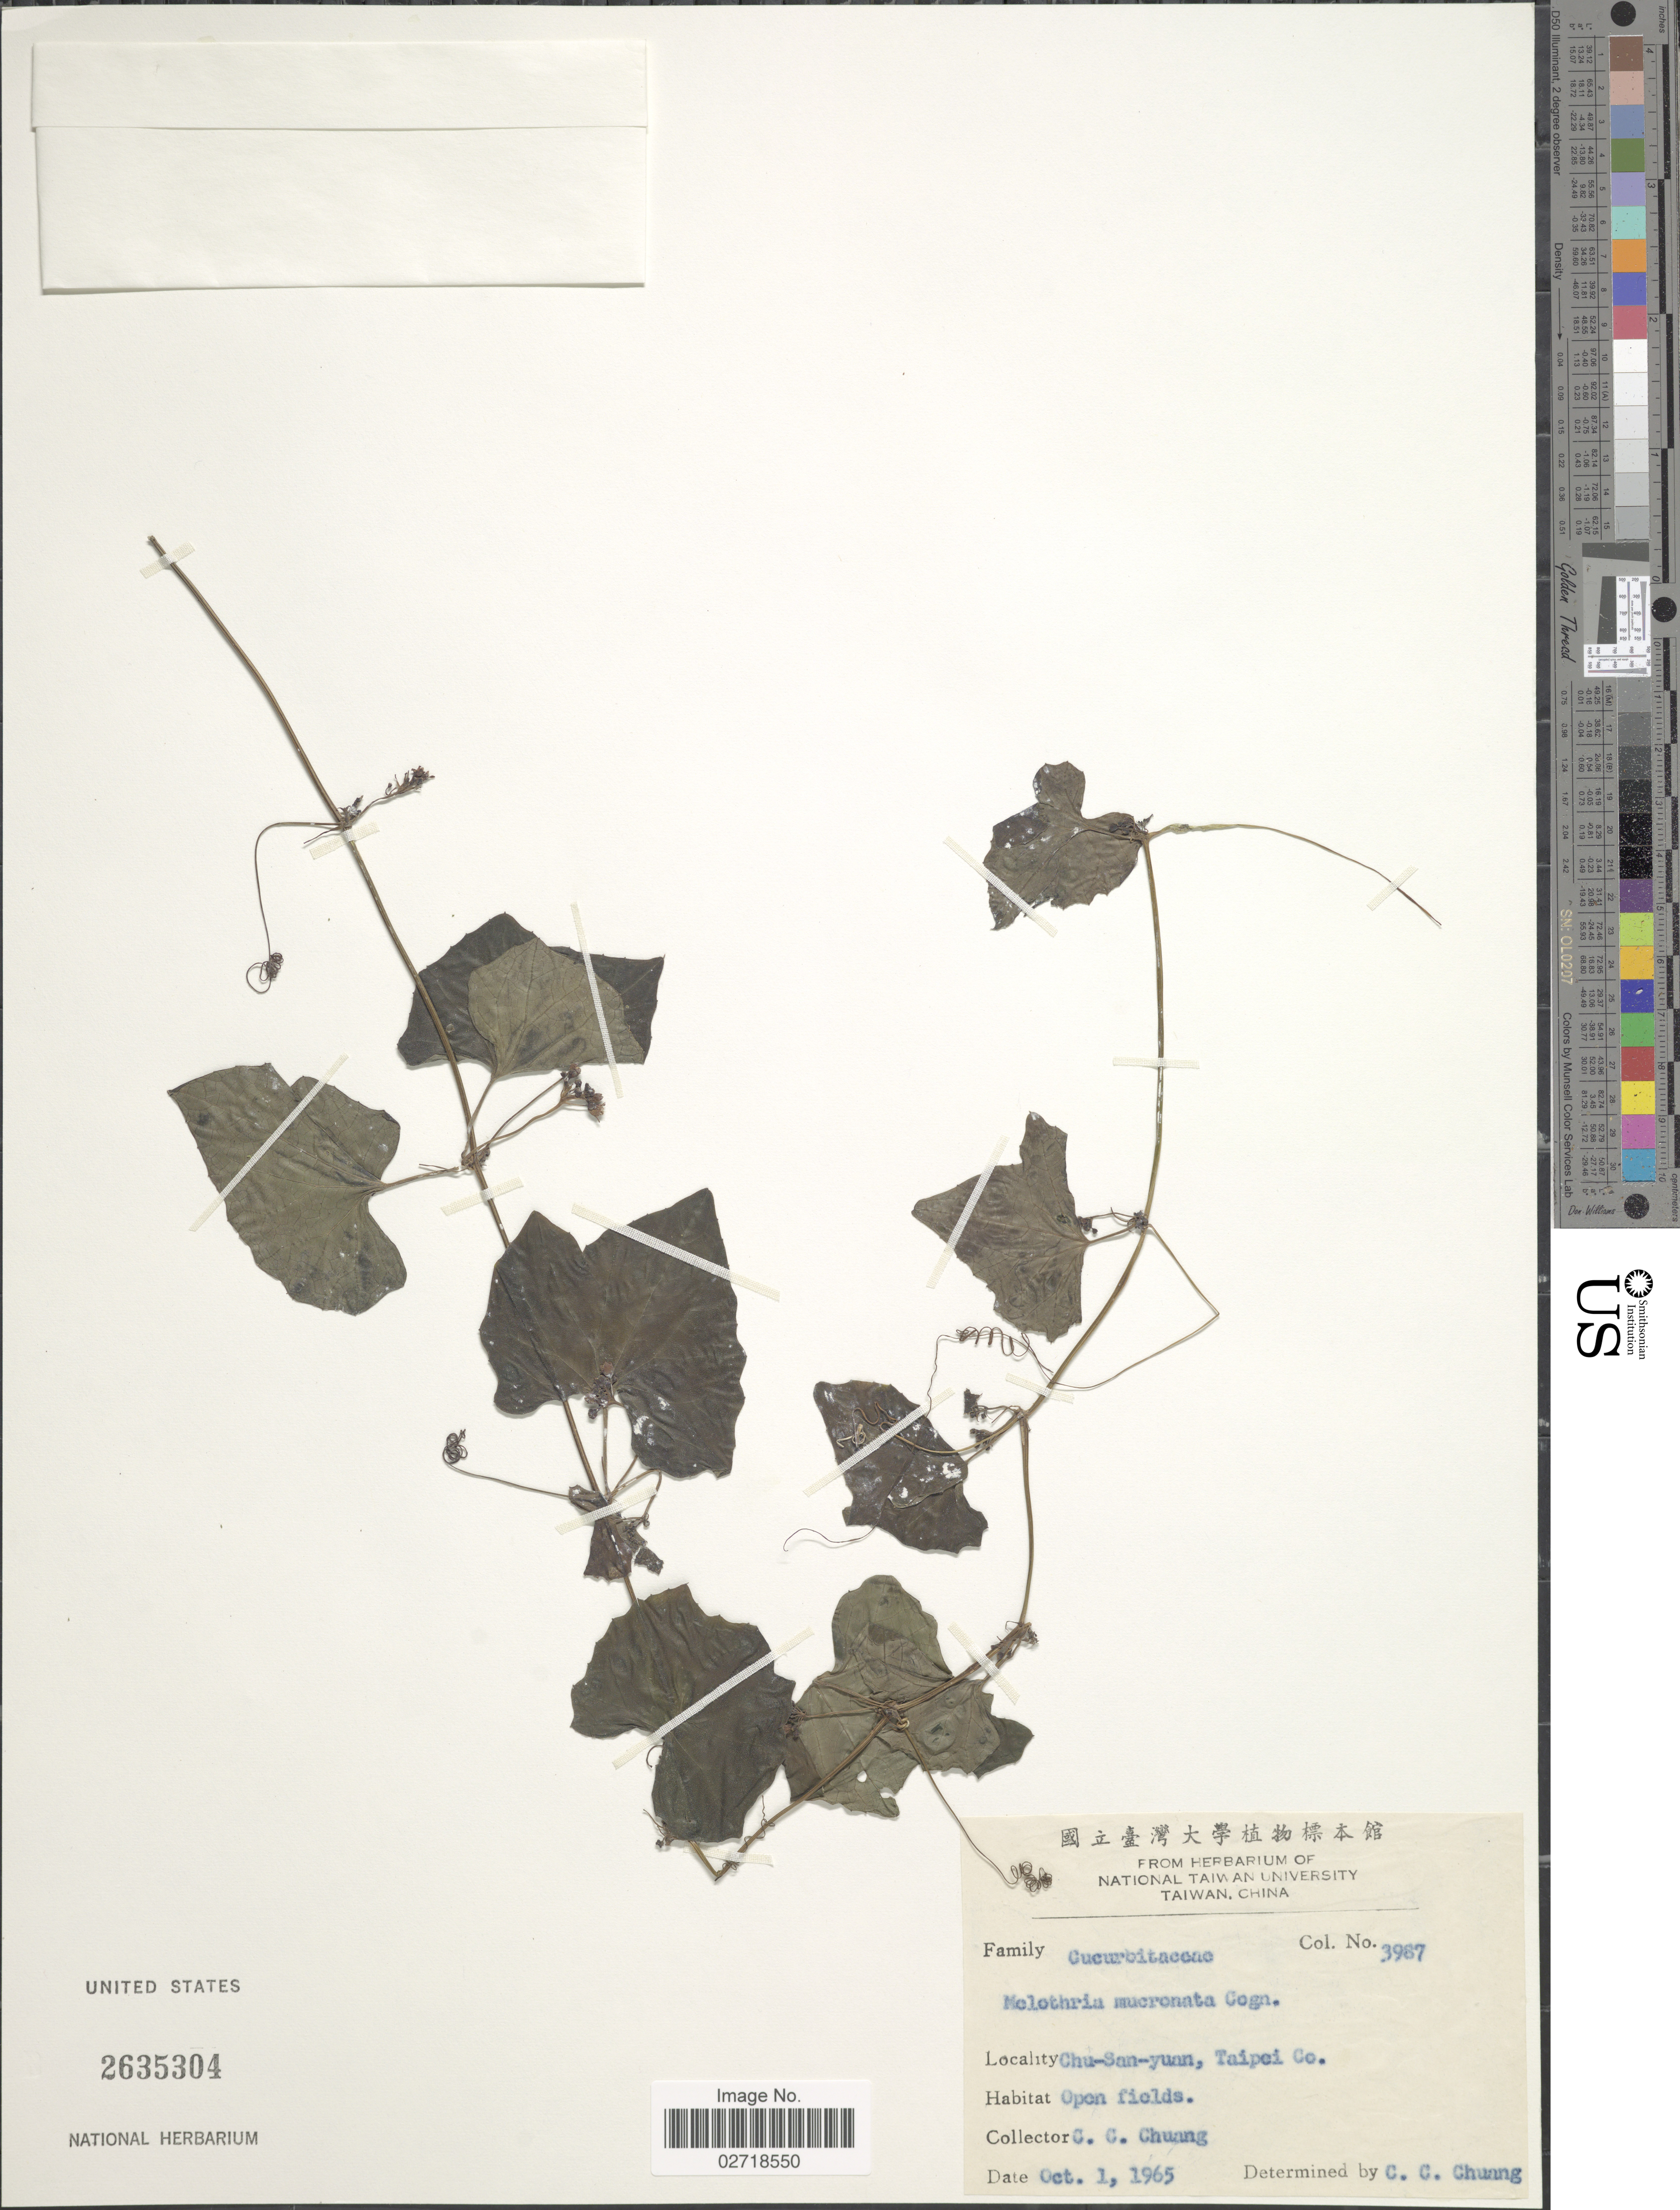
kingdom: Plantae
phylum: Tracheophyta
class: Magnoliopsida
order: Cucurbitales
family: Cucurbitaceae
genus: Zehneria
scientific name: Zehneria mucronata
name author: (Blume) Miq.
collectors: C. C. Chuang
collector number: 3987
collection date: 1965-10-01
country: Taiwan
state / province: Taipei City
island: Taiwan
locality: Chu-San-yunn, Taipei Co.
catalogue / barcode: US 2635304